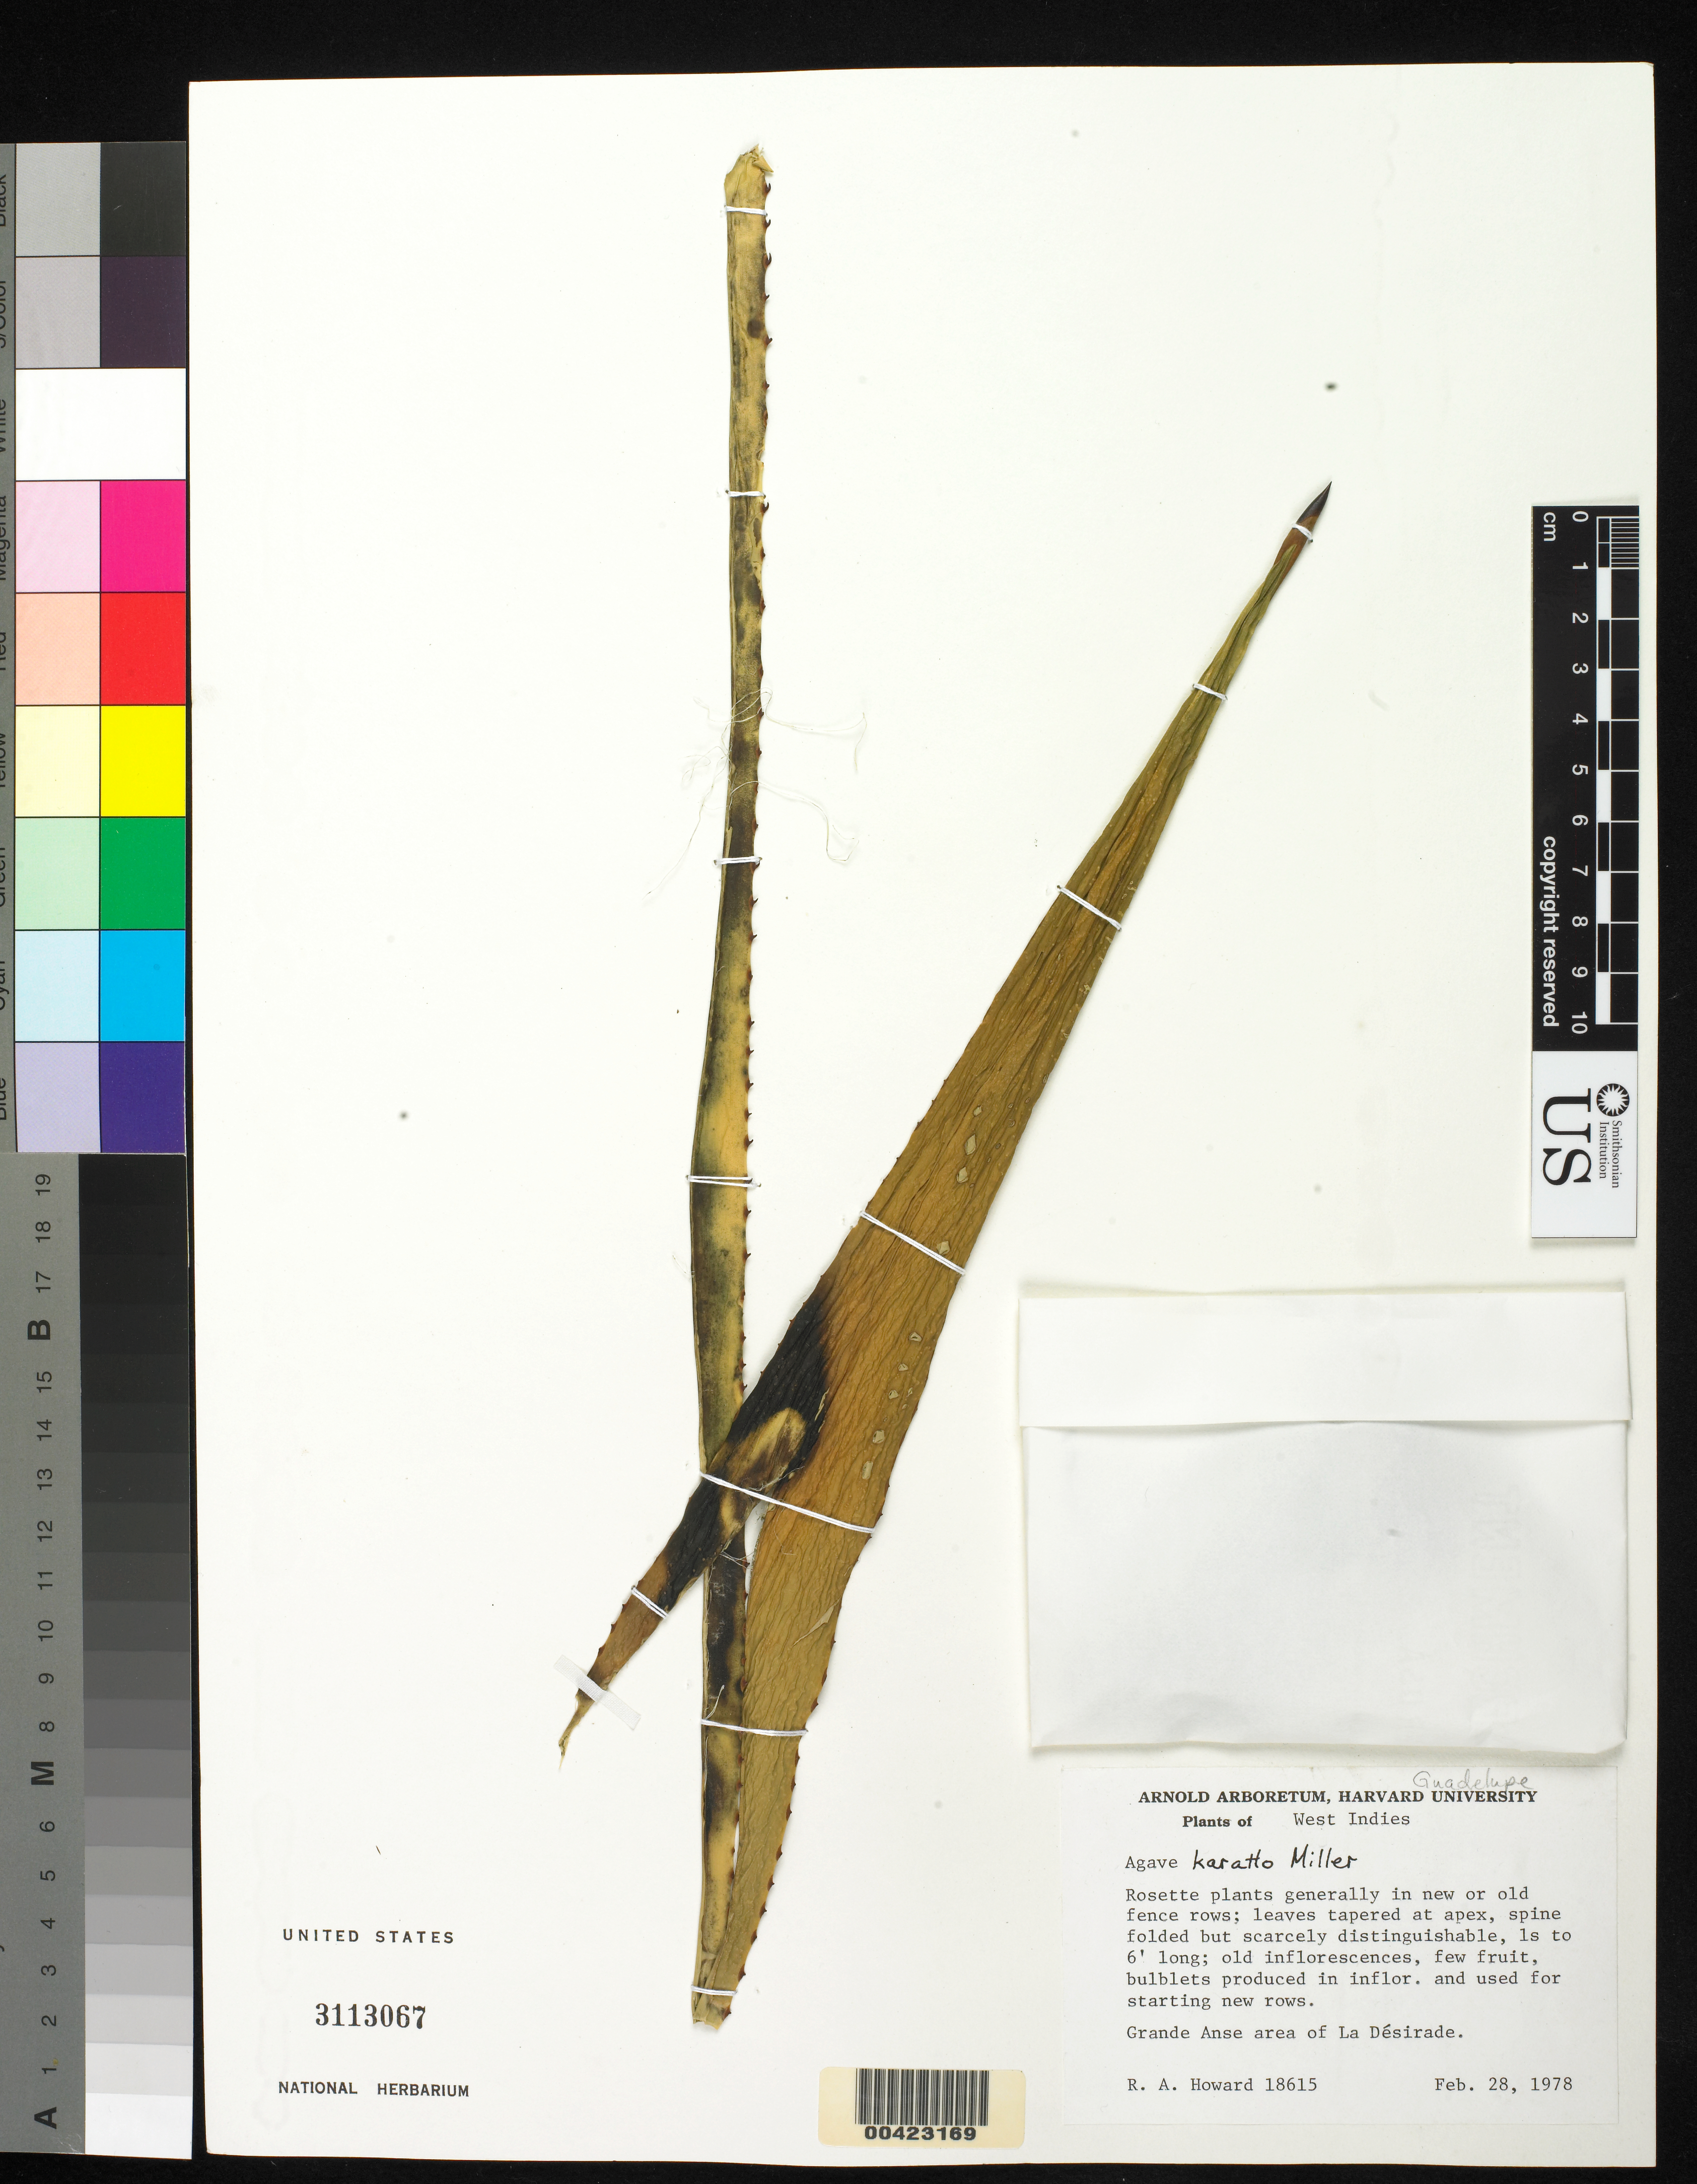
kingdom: Plantae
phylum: Tracheophyta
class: Liliopsida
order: Asparagales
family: Asparagaceae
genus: Agave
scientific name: Agave karatto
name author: Mill.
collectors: M.-H. Sachet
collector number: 2081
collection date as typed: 28 Feb 1978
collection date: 1978-02-28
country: Guadeloupe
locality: Grande Anse area of La Desirade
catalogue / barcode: US 3113067